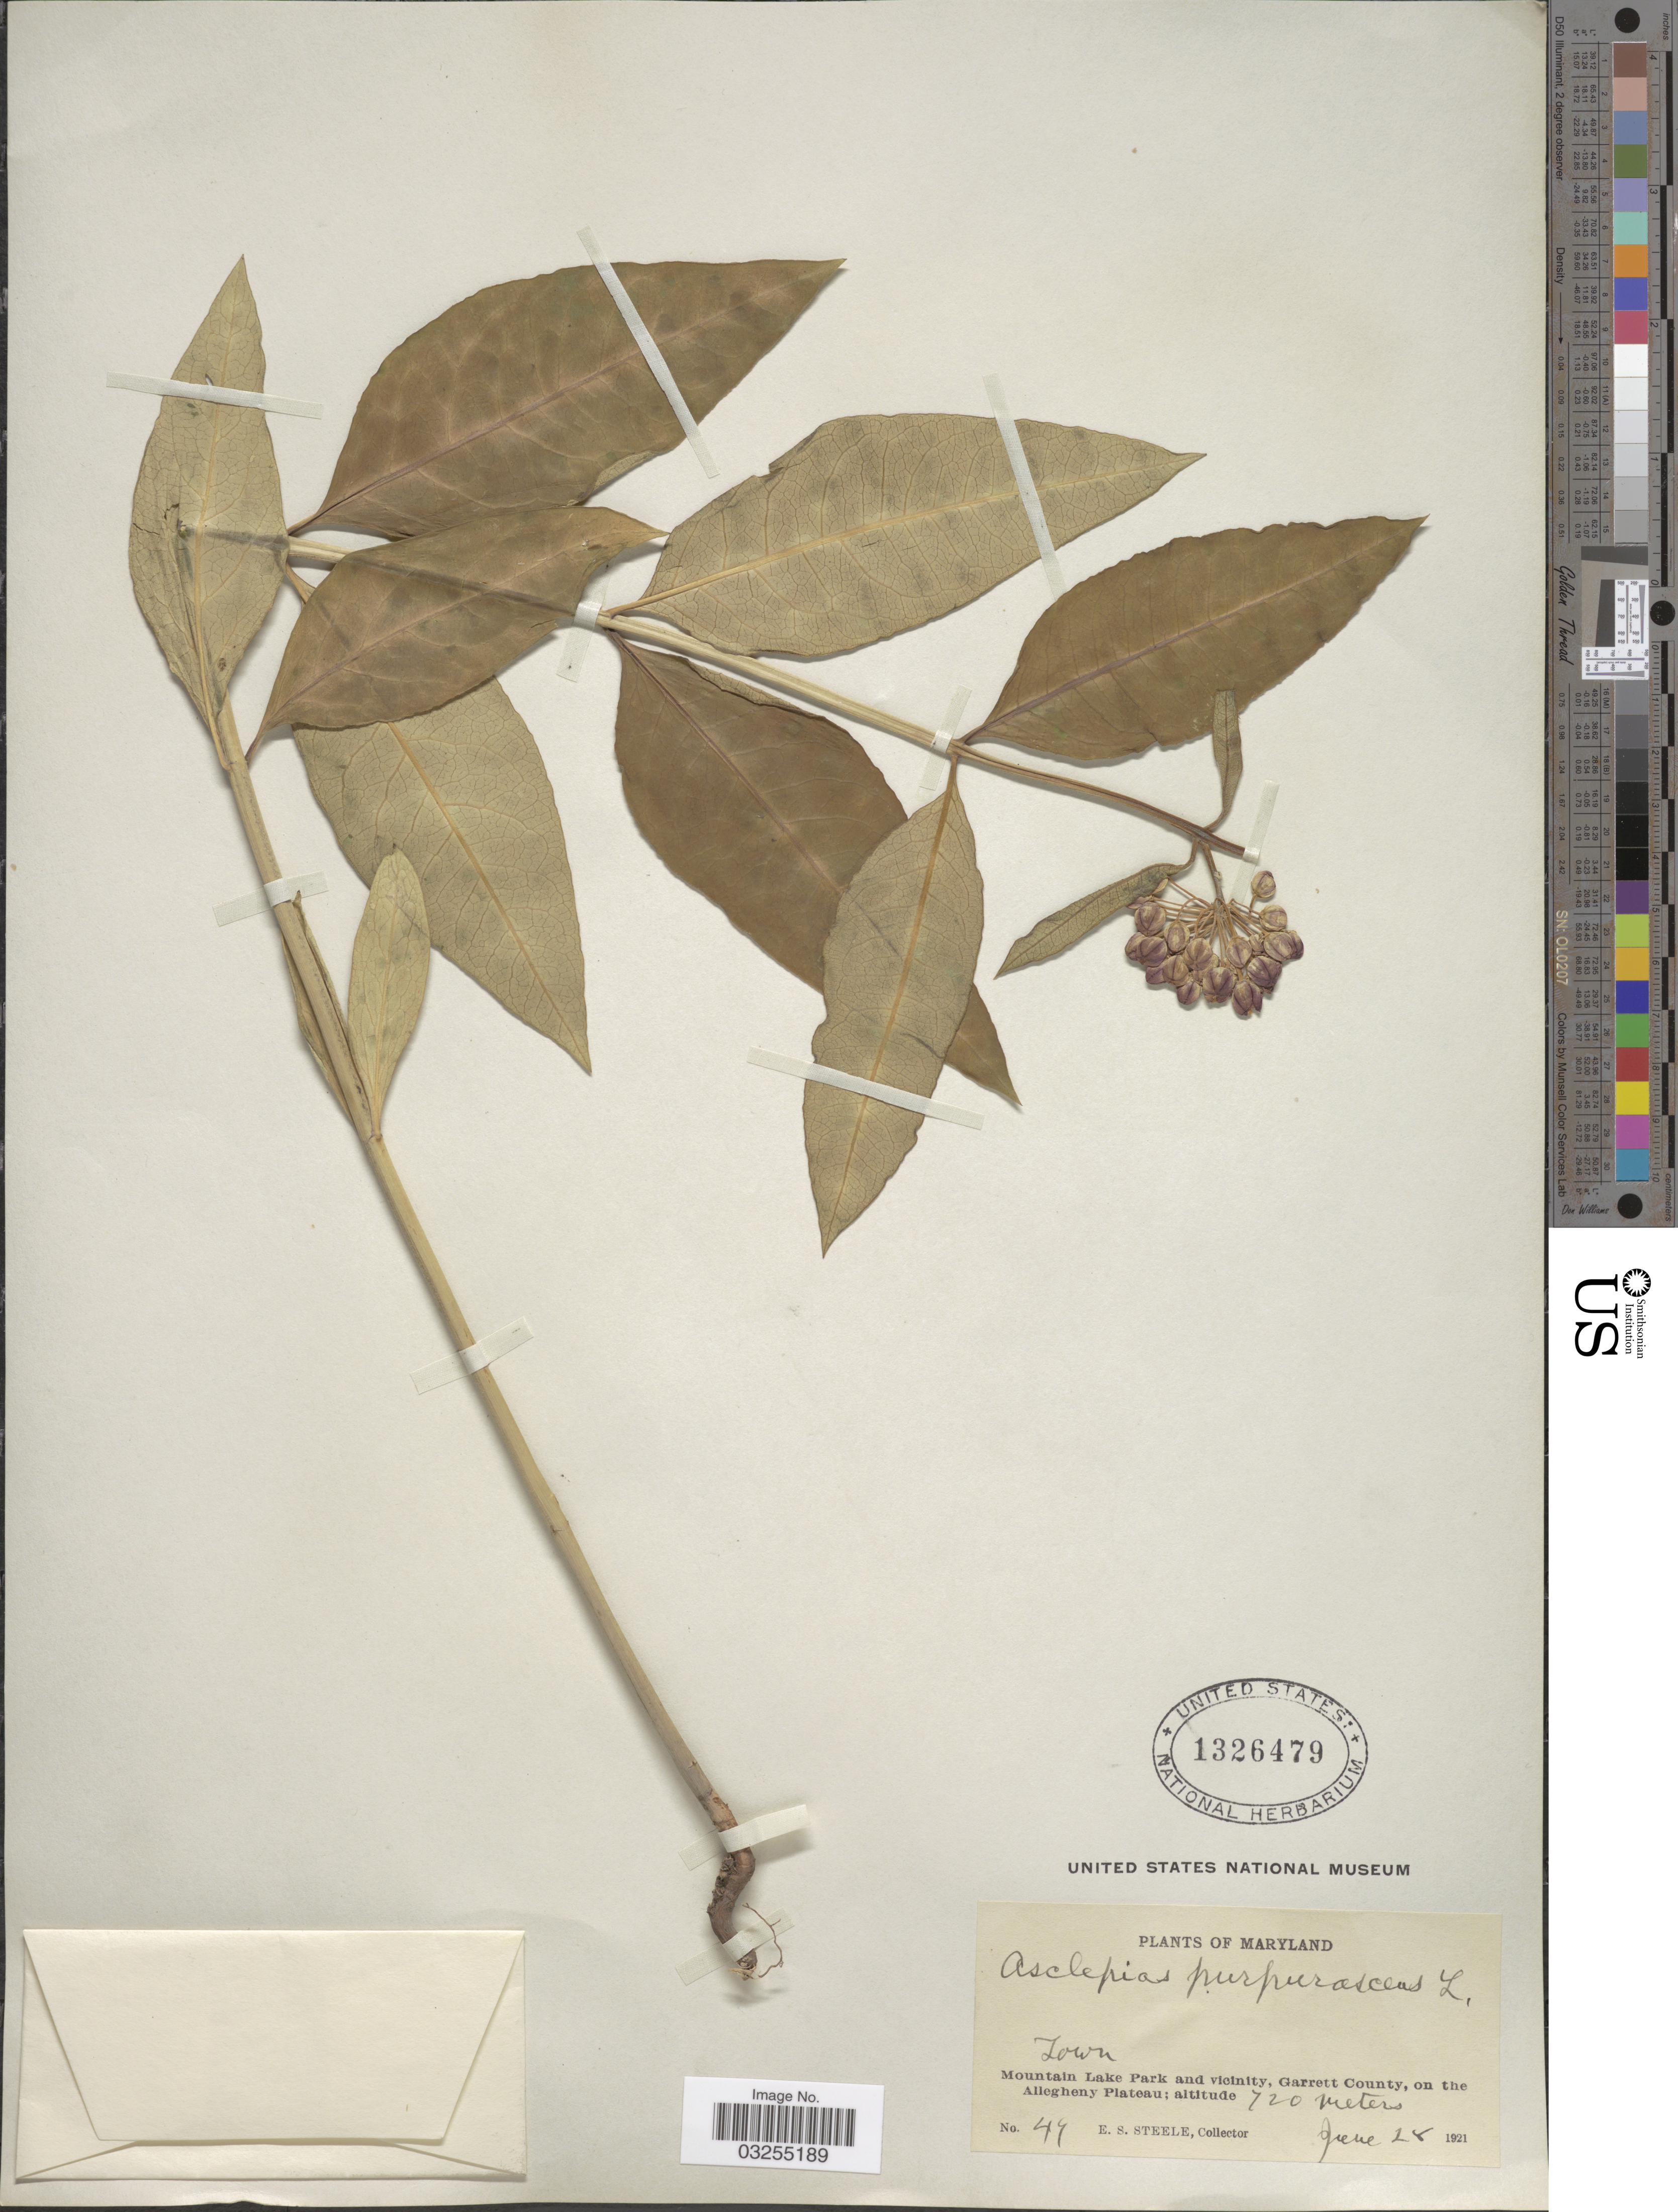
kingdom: Plantae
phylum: Tracheophyta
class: Magnoliopsida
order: Gentianales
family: Apocynaceae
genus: Asclepias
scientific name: Asclepias purpurascens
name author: L.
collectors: E. Steele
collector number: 49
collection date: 1921-06-28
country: United States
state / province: Maryland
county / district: Garrett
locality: Town. Mountain Lake Park and vicinity, Garrett County, on the Allegheny Plateau.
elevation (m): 720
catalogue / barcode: US 1326479